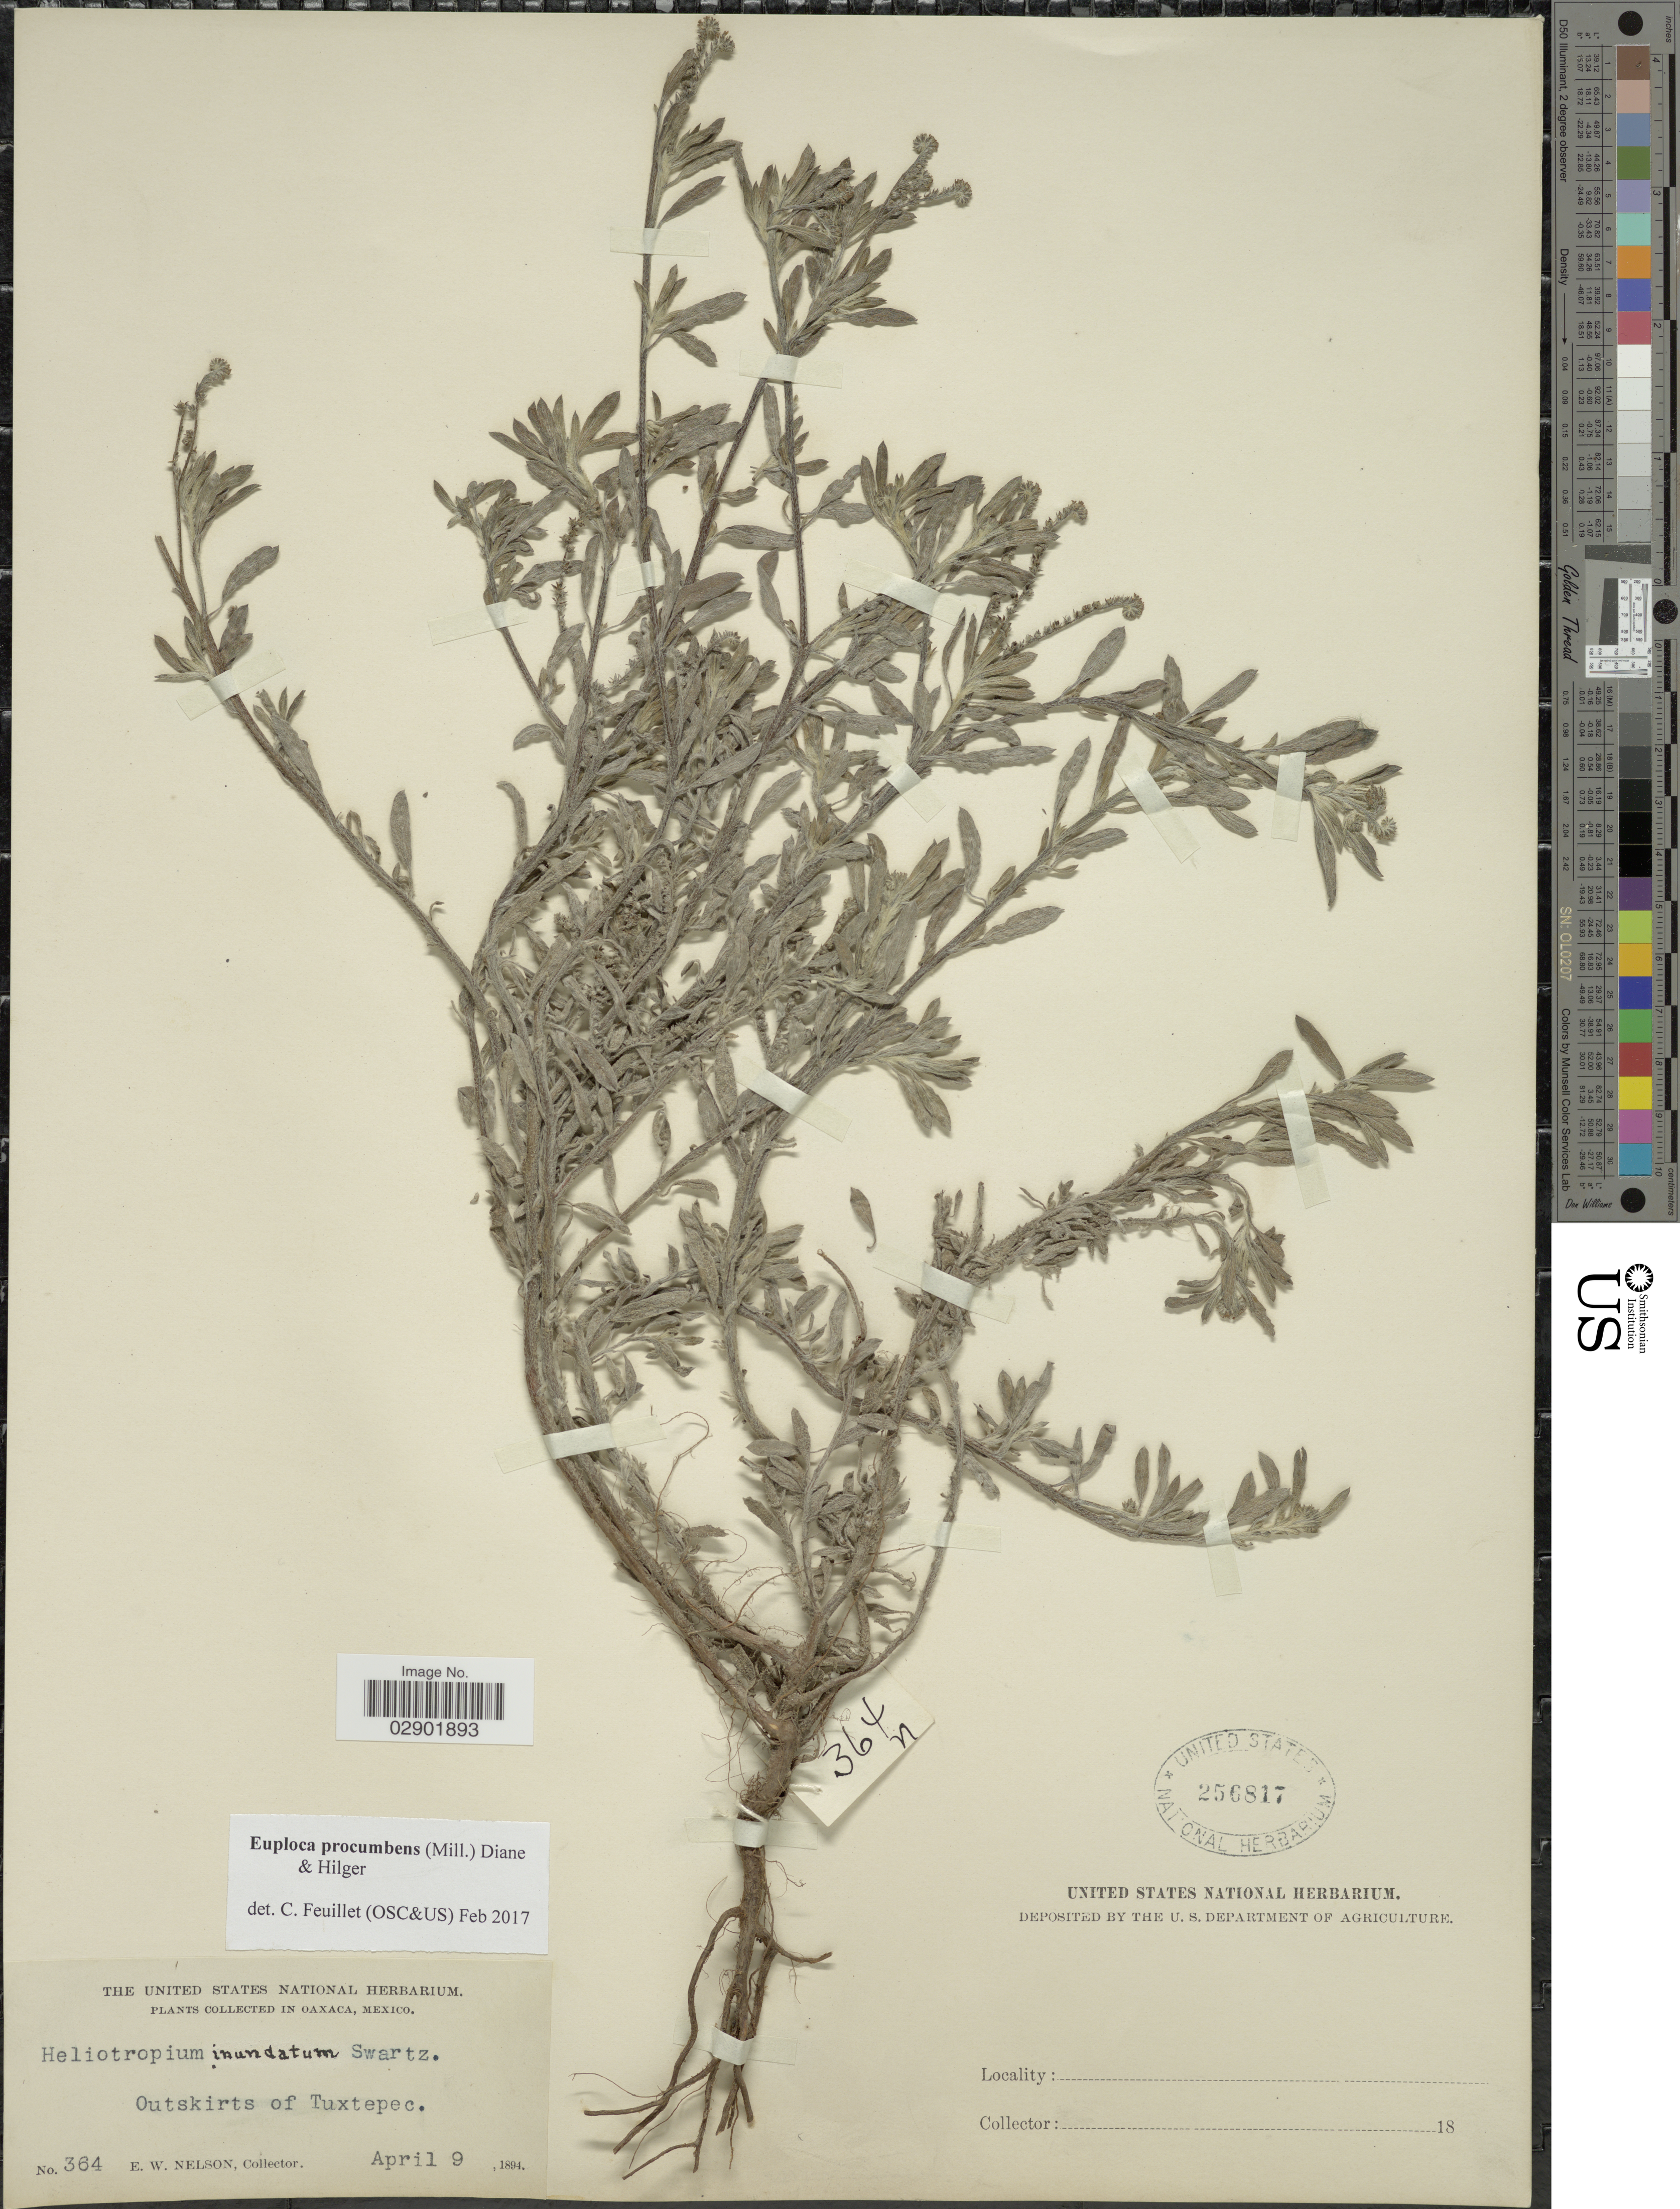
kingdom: Plantae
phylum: Tracheophyta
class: Magnoliopsida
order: Boraginales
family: Heliotropiaceae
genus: Euploca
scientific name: Euploca procumbens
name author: (Mill.) Diane & Hilger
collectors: E. W. Nelson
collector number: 364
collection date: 1894-04-19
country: Mexico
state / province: Oaxaca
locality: Outskirts of Tuxtepec.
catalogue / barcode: US 256817